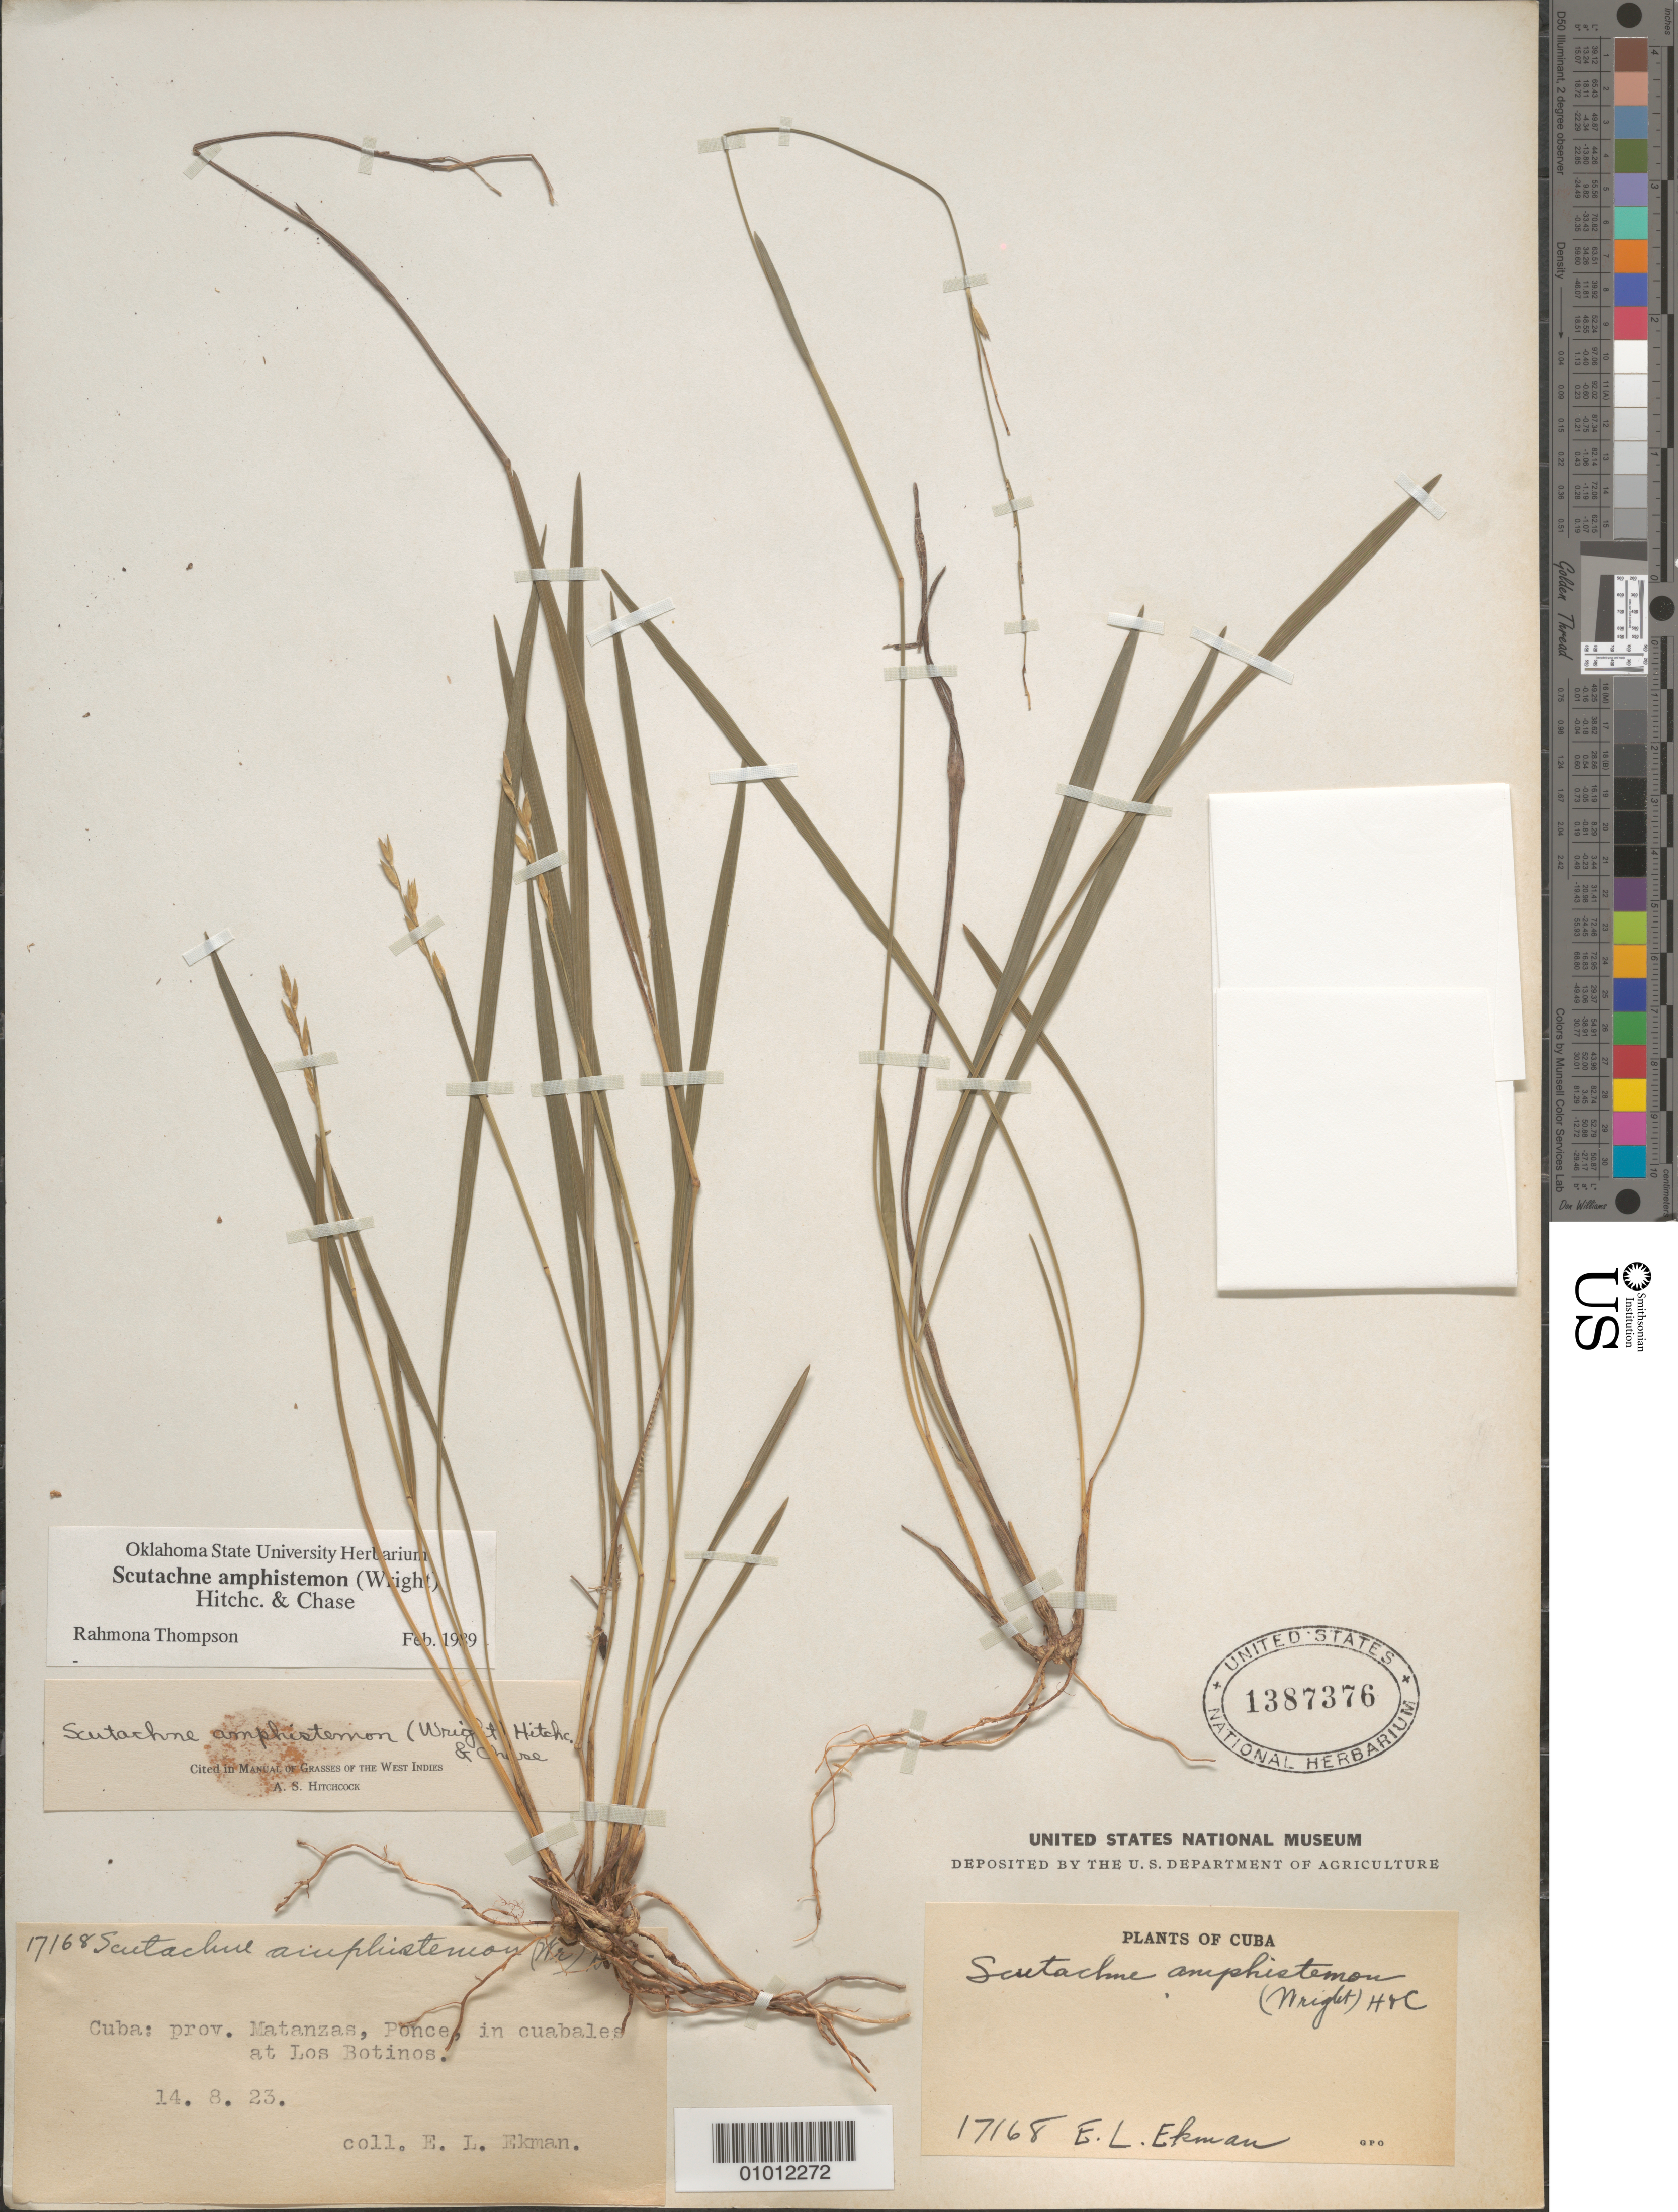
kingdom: Plantae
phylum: Tracheophyta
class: Liliopsida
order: Poales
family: Poaceae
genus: Scutachne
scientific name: Scutachne amphistemon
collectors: E. L. Ekman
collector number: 17168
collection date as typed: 14 Aug 1923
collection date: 1923-08-14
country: Cuba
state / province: Matanzas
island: Cuba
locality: Ponce, in cuables at Los Botinos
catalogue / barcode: US 1387376